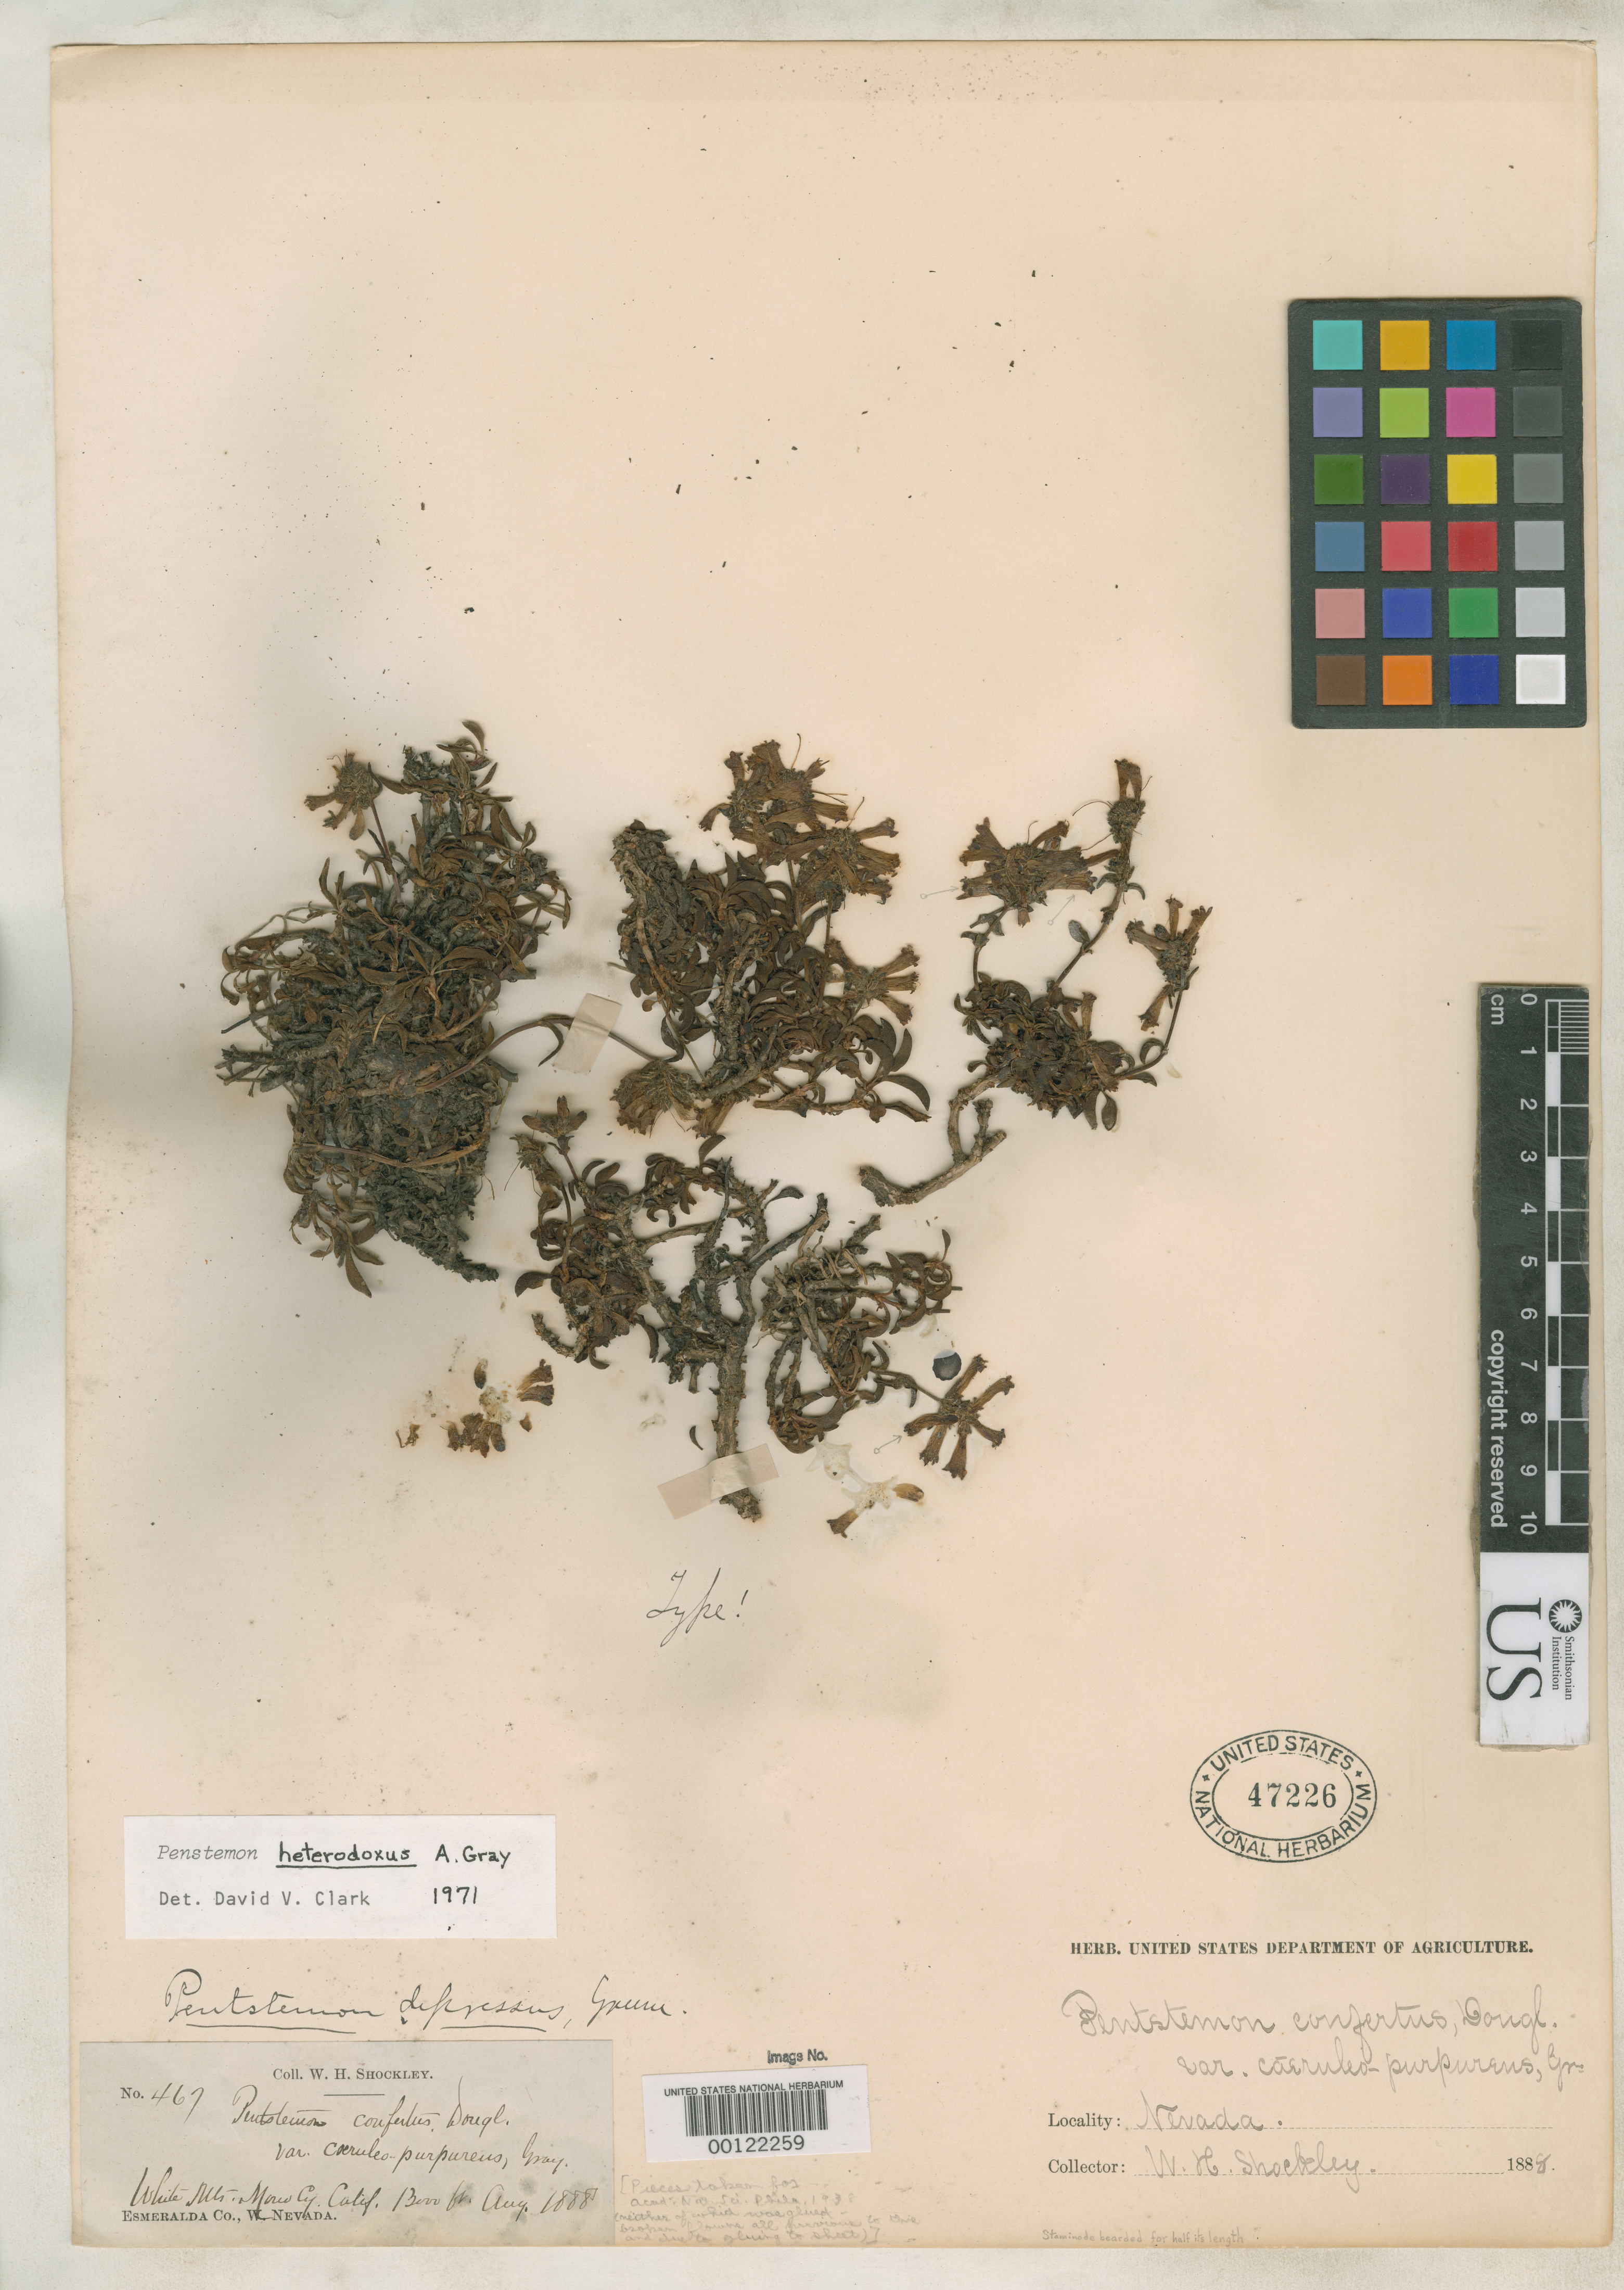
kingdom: Plantae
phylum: Tracheophyta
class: Magnoliopsida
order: Lamiales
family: Plantaginaceae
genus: Penstemon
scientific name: Penstemon depressus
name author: Greene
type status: Holotype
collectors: W. Shockley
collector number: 467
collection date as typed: Aug 1888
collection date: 1888-08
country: United States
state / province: California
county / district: Mono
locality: White Mts.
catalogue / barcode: US 47226